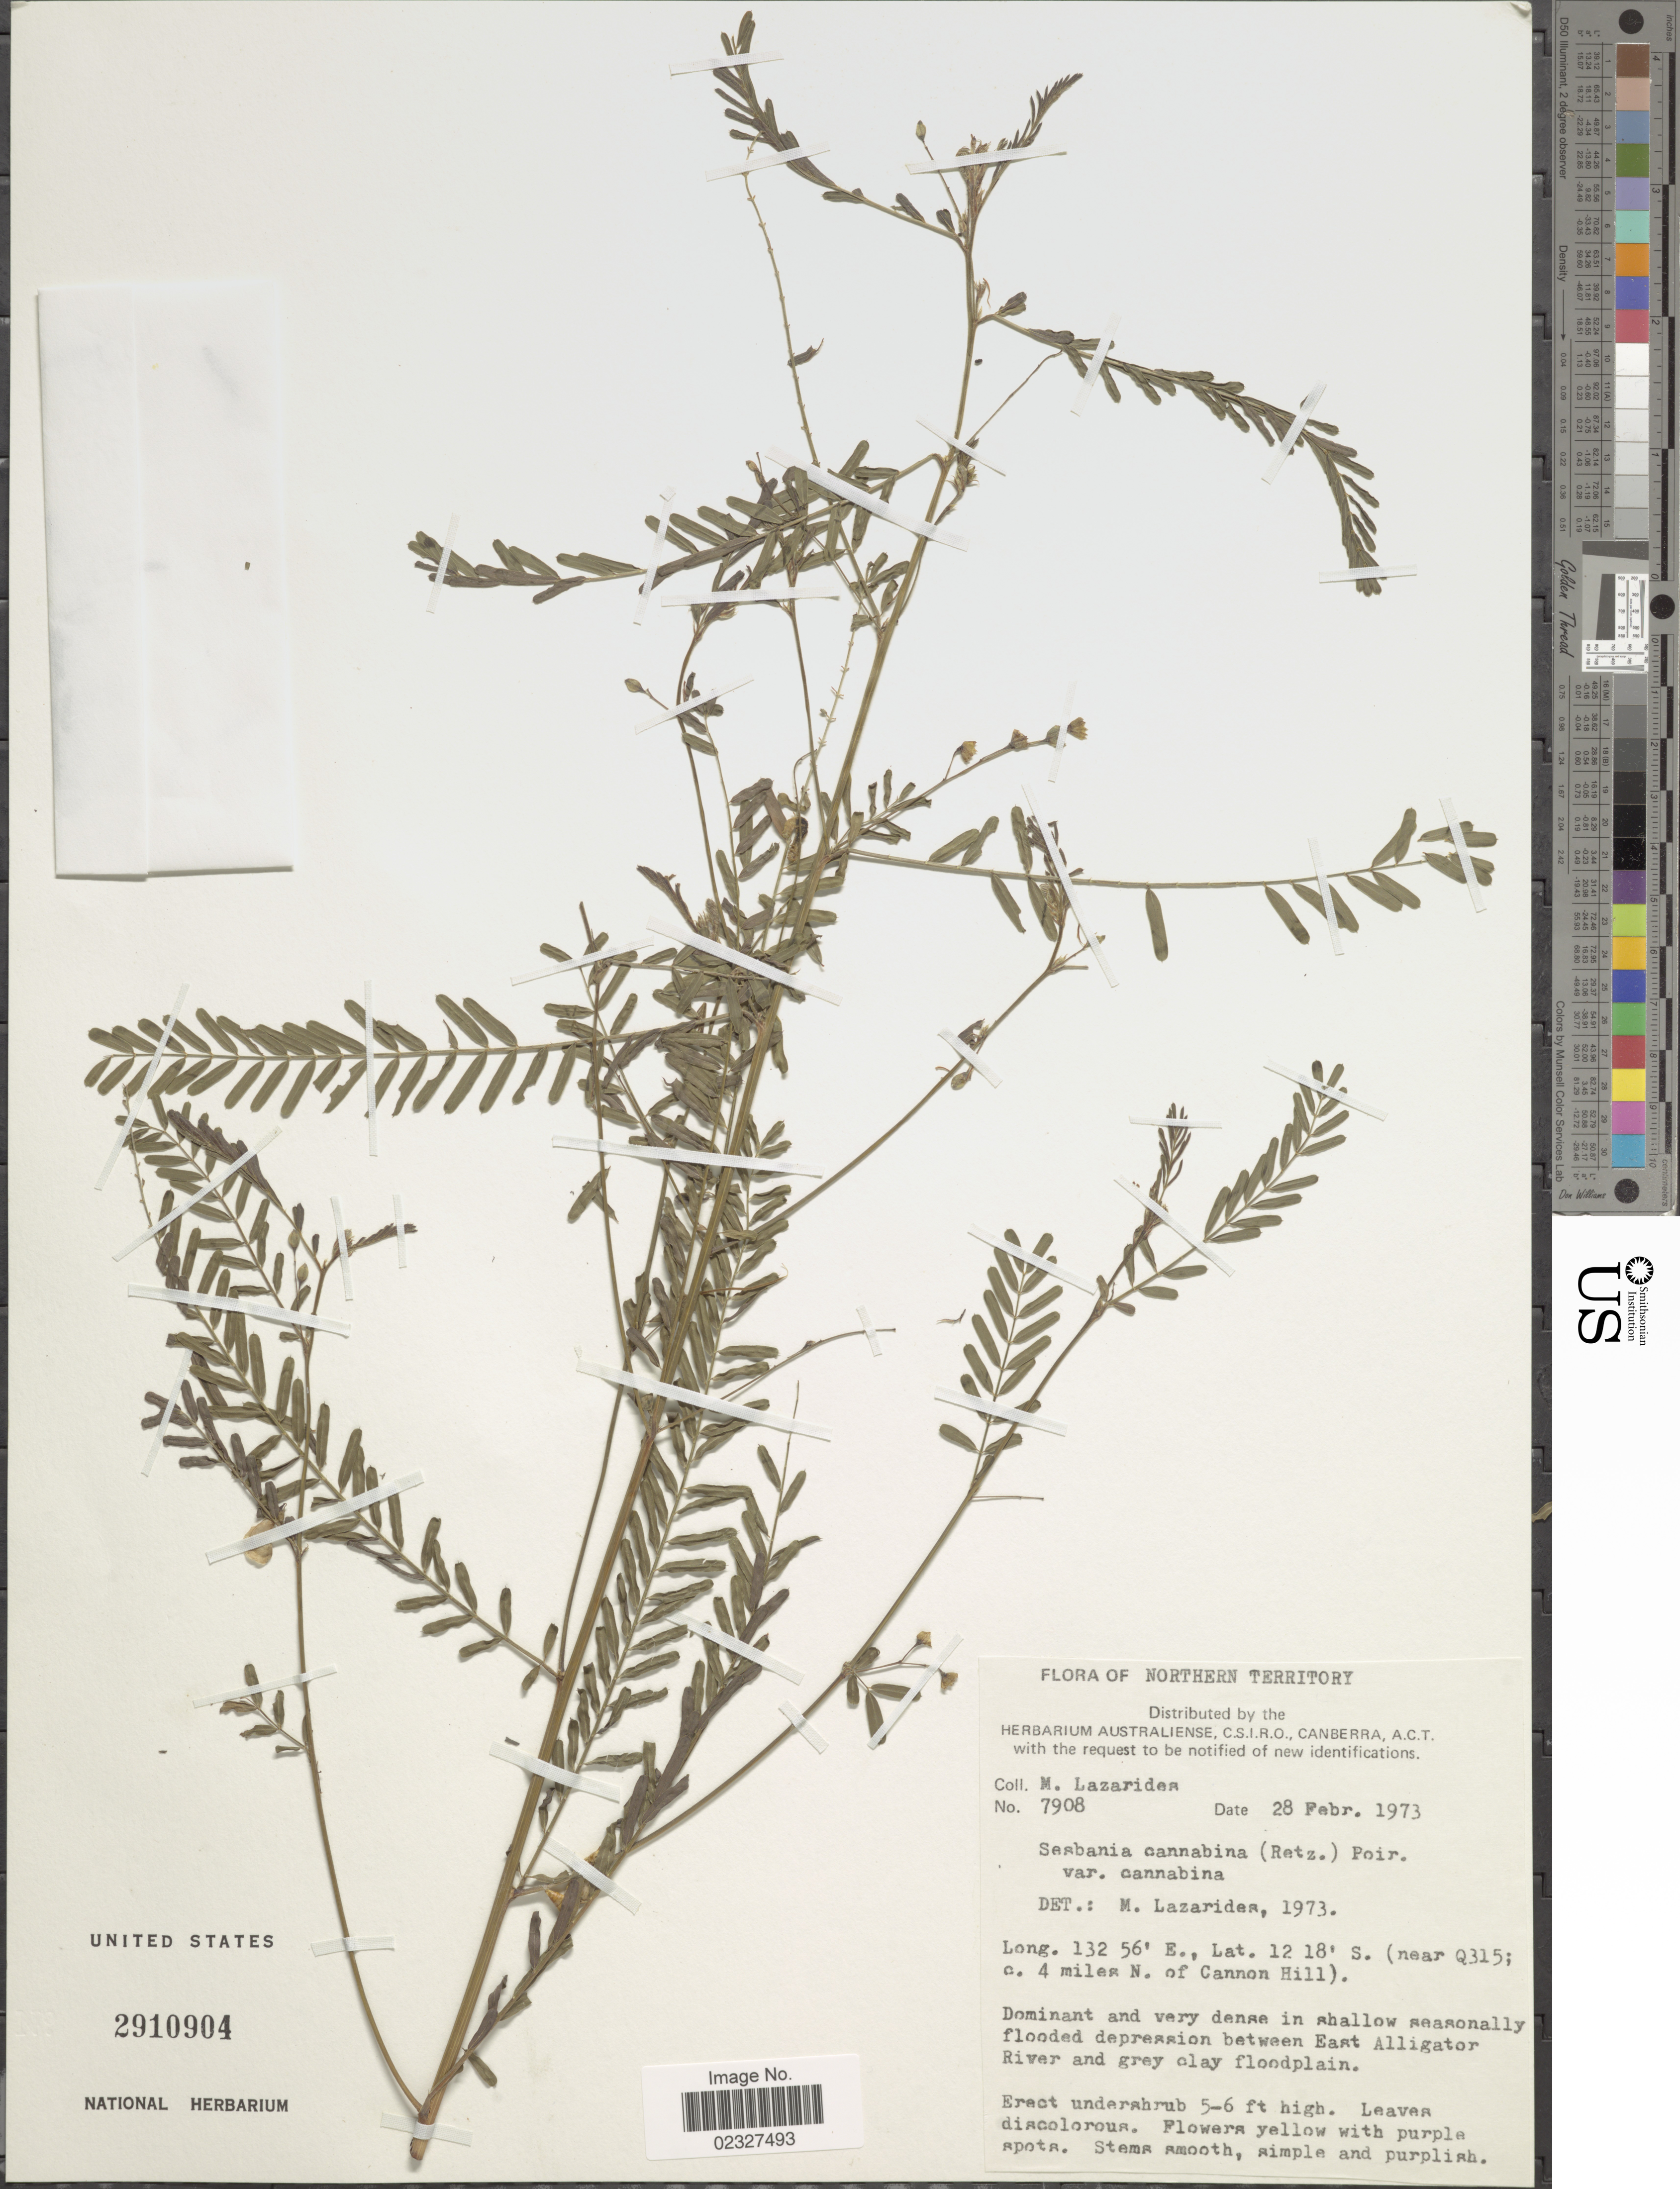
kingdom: Plantae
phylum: Tracheophyta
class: Magnoliopsida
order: Fabales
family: Fabaceae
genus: Sesbania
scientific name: Sesbania cannabina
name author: (Retz.) Poir.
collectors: M. Lazarides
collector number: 7908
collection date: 1973-02-28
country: Australia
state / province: Northern Territory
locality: Near Q315; c. 4 miles N. of Cannon Hill, dominant and very dense in shallow seasonally flooded depression between East Alligator River and grey old floodplain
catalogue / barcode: US 2910904